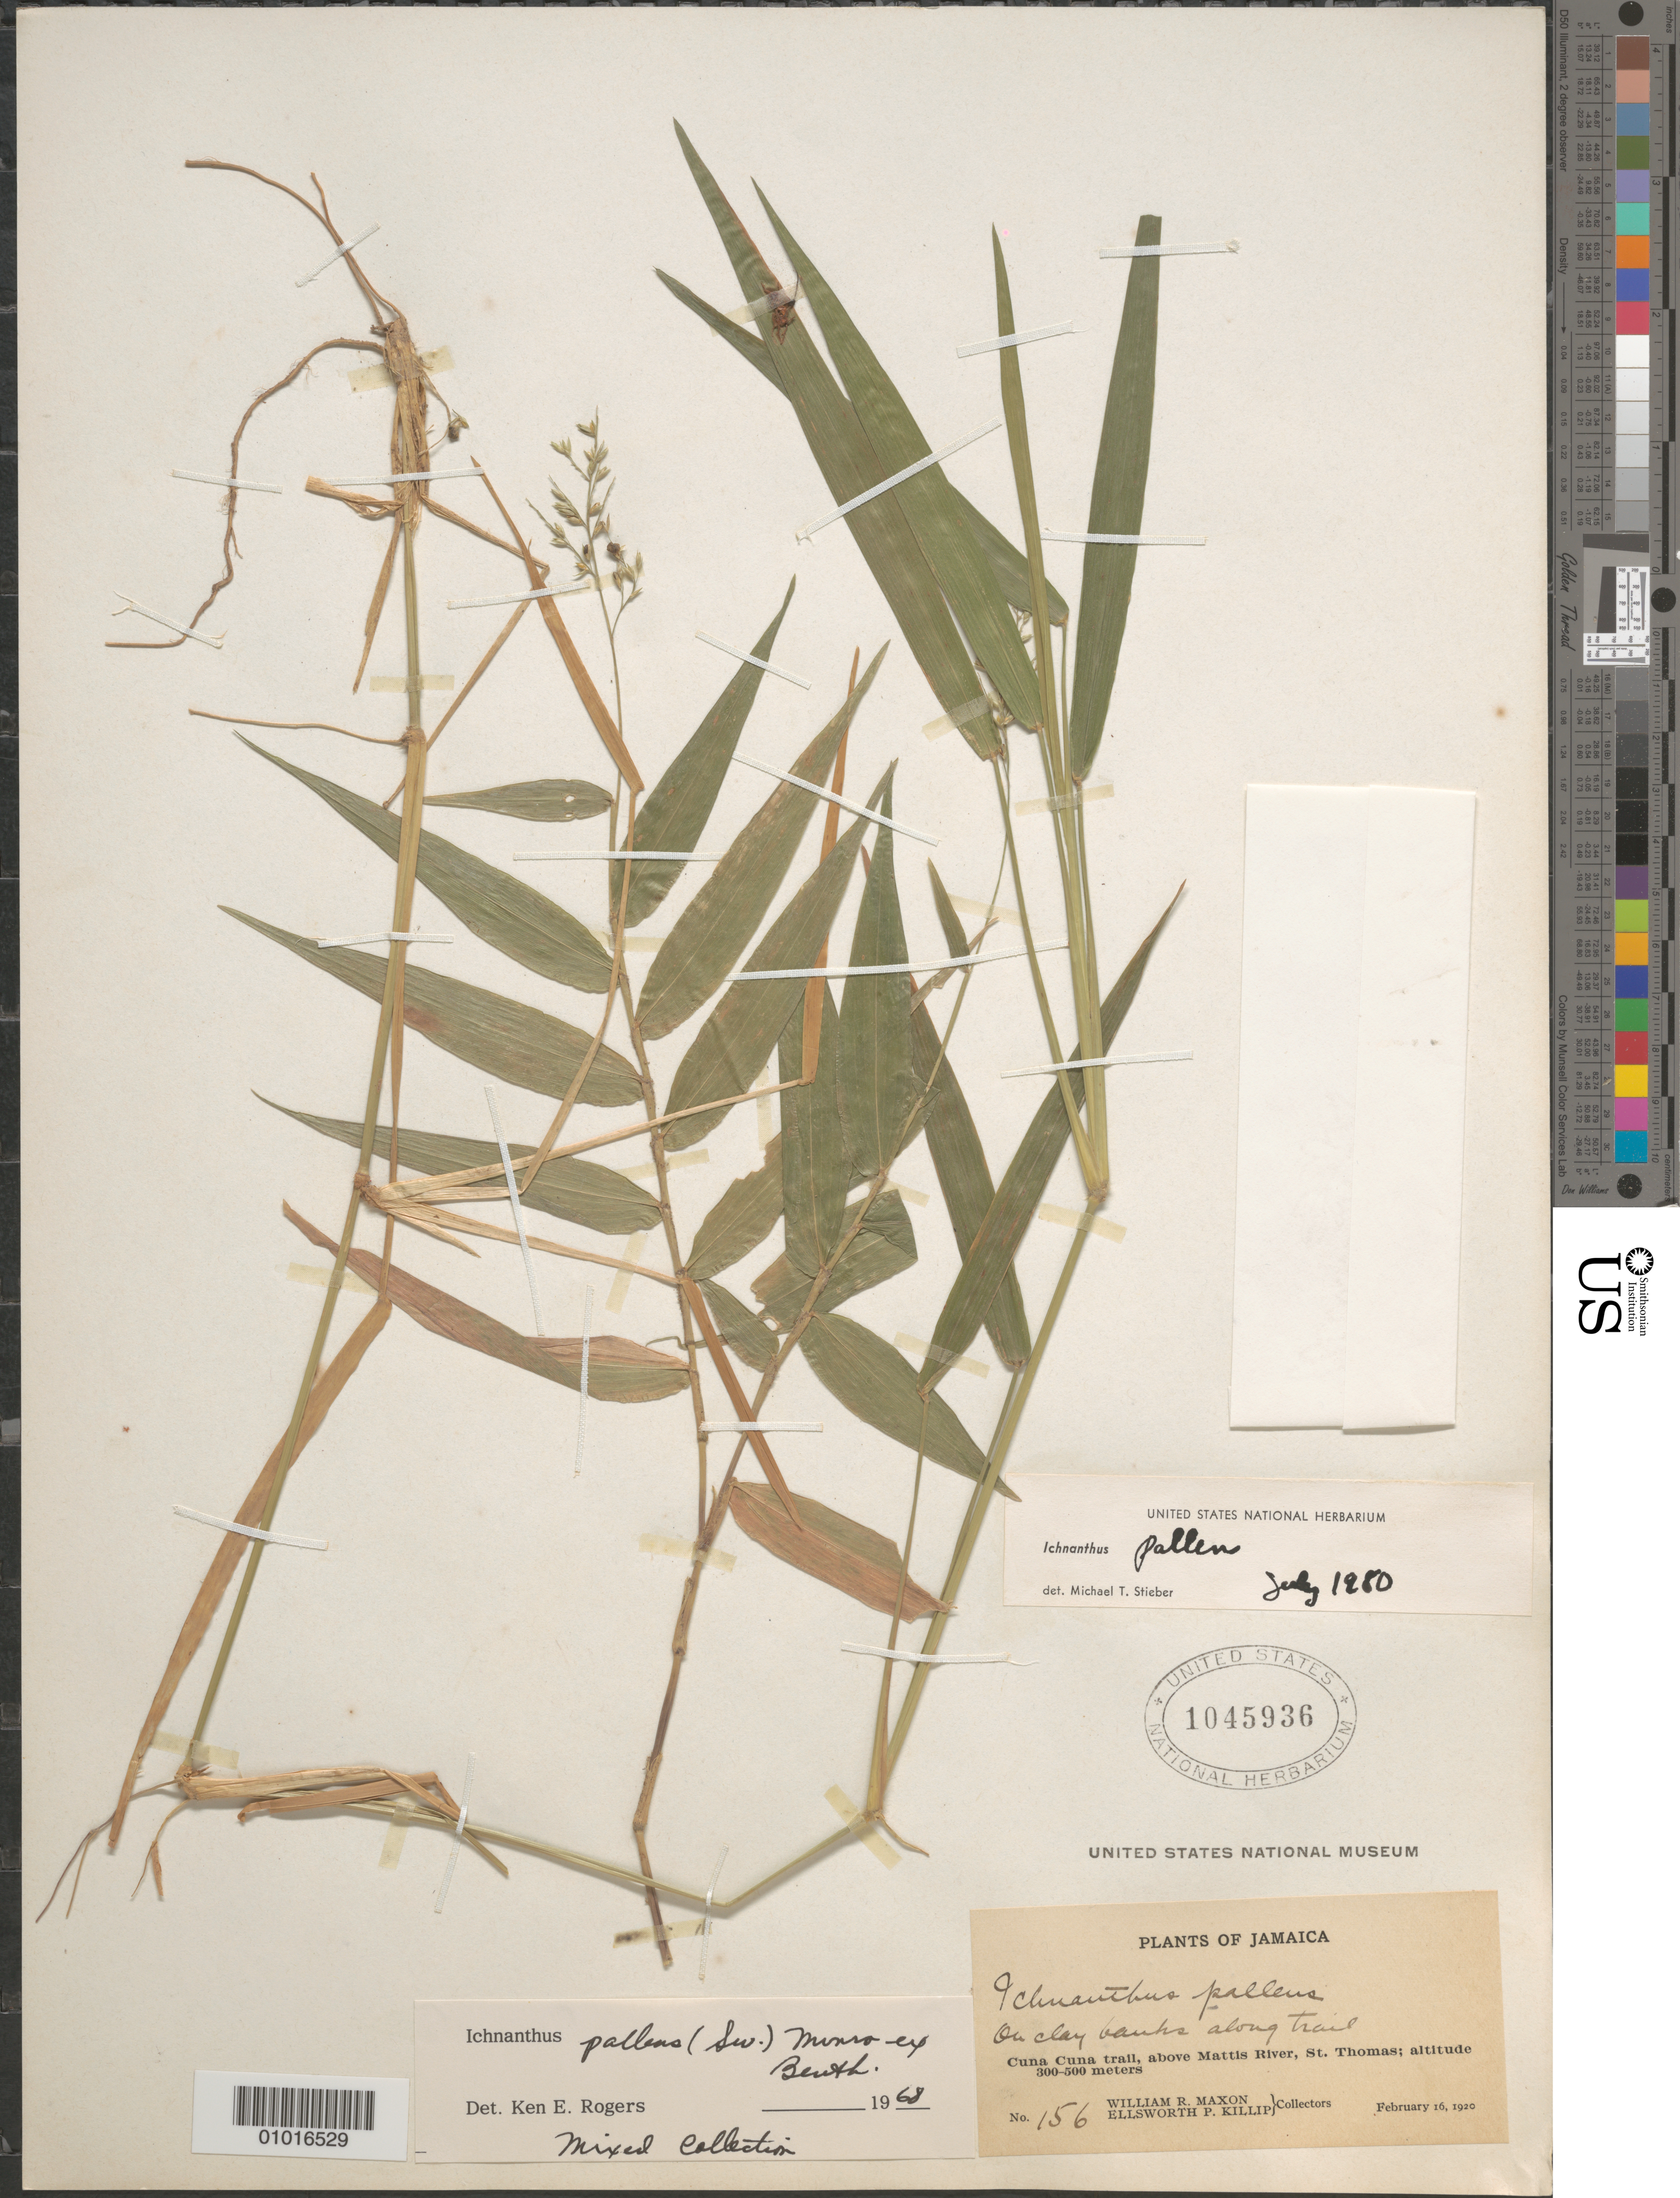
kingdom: Plantae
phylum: Tracheophyta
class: Liliopsida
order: Poales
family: Poaceae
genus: Ichnanthus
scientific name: Ichnanthus pallens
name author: (Sw.) Munro ex Benth.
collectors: W. R. Maxon & E. P. Killip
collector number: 156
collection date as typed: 16 Feb 1920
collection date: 1920-02-16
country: Jamaica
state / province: Saint Thomas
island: Jamaica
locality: Cuna Cuna trail, above Mattis River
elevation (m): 300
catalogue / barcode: US 1045936